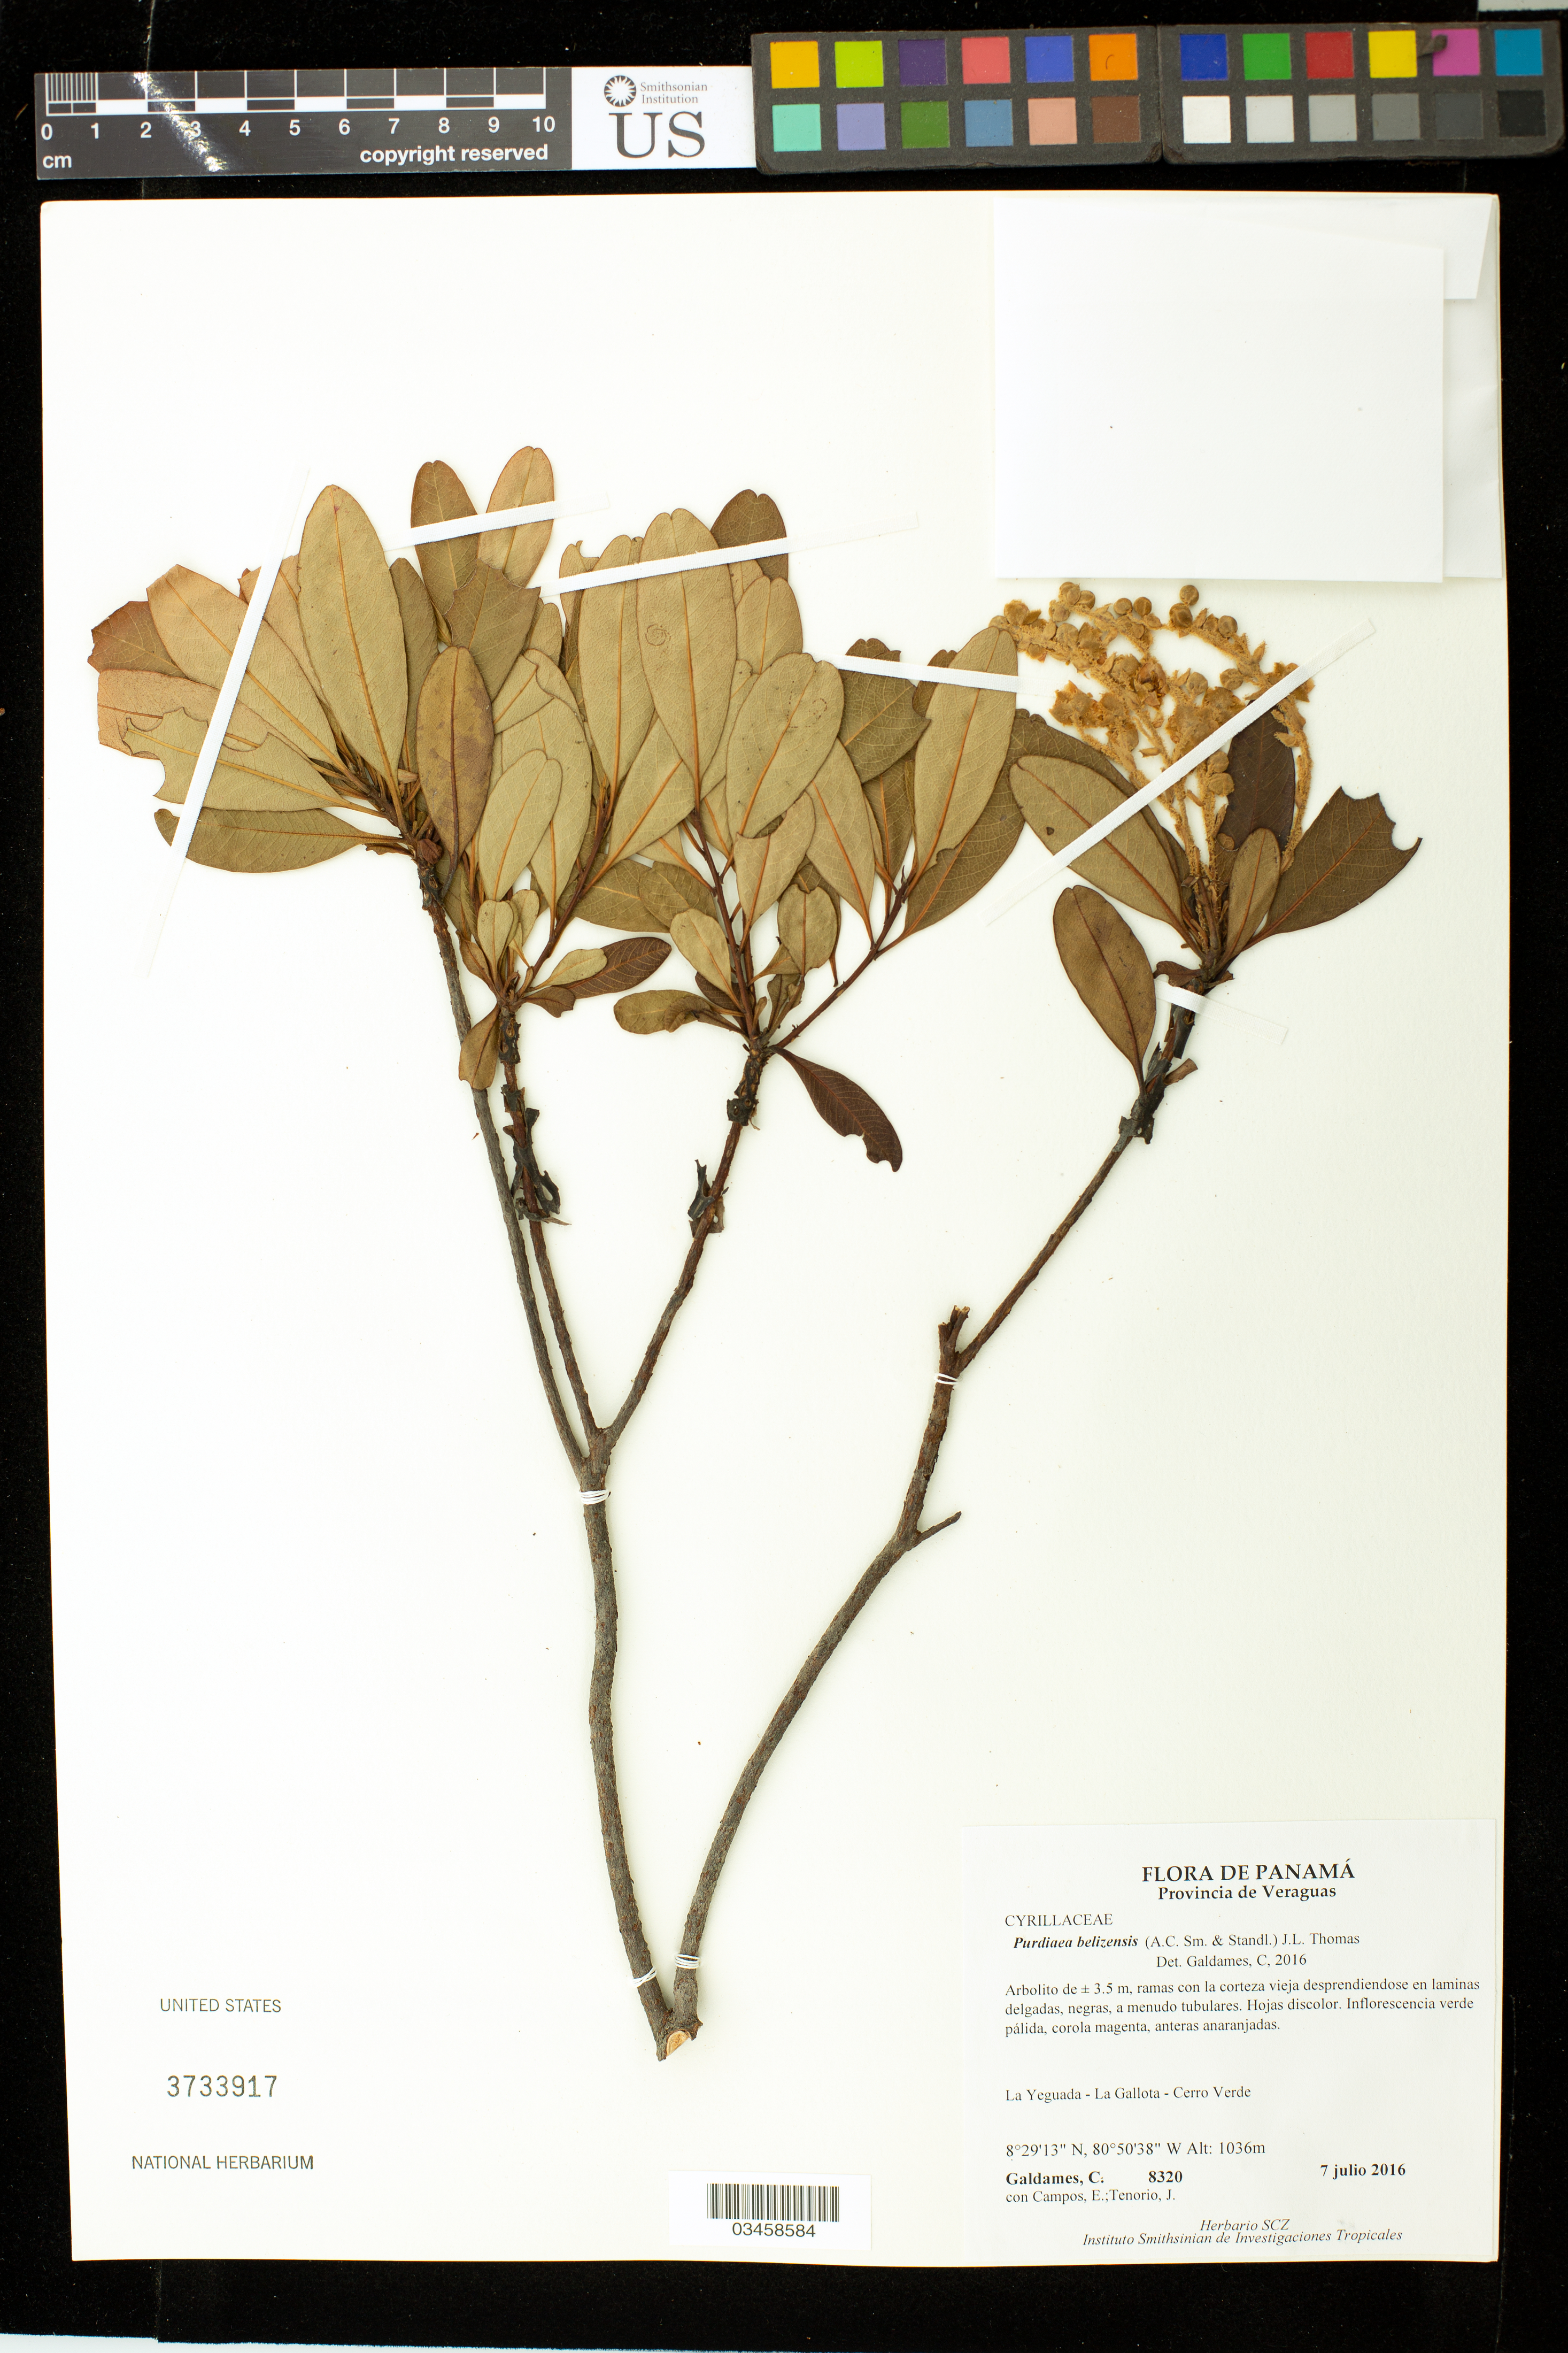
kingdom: Plantae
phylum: Tracheophyta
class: Magnoliopsida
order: Ericales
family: Clethraceae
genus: Purdiaea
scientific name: Purdiaea belizensis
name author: (A.C. Sm. & Standl.) J.L. Thomas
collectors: C. Galdames, E. Campos & J. Tenorio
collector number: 8320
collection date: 2016-07-07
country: Panama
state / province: Veraguas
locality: La Yeguada - La Gallota - Cerro Verde.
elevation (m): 1036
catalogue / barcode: US 3733917